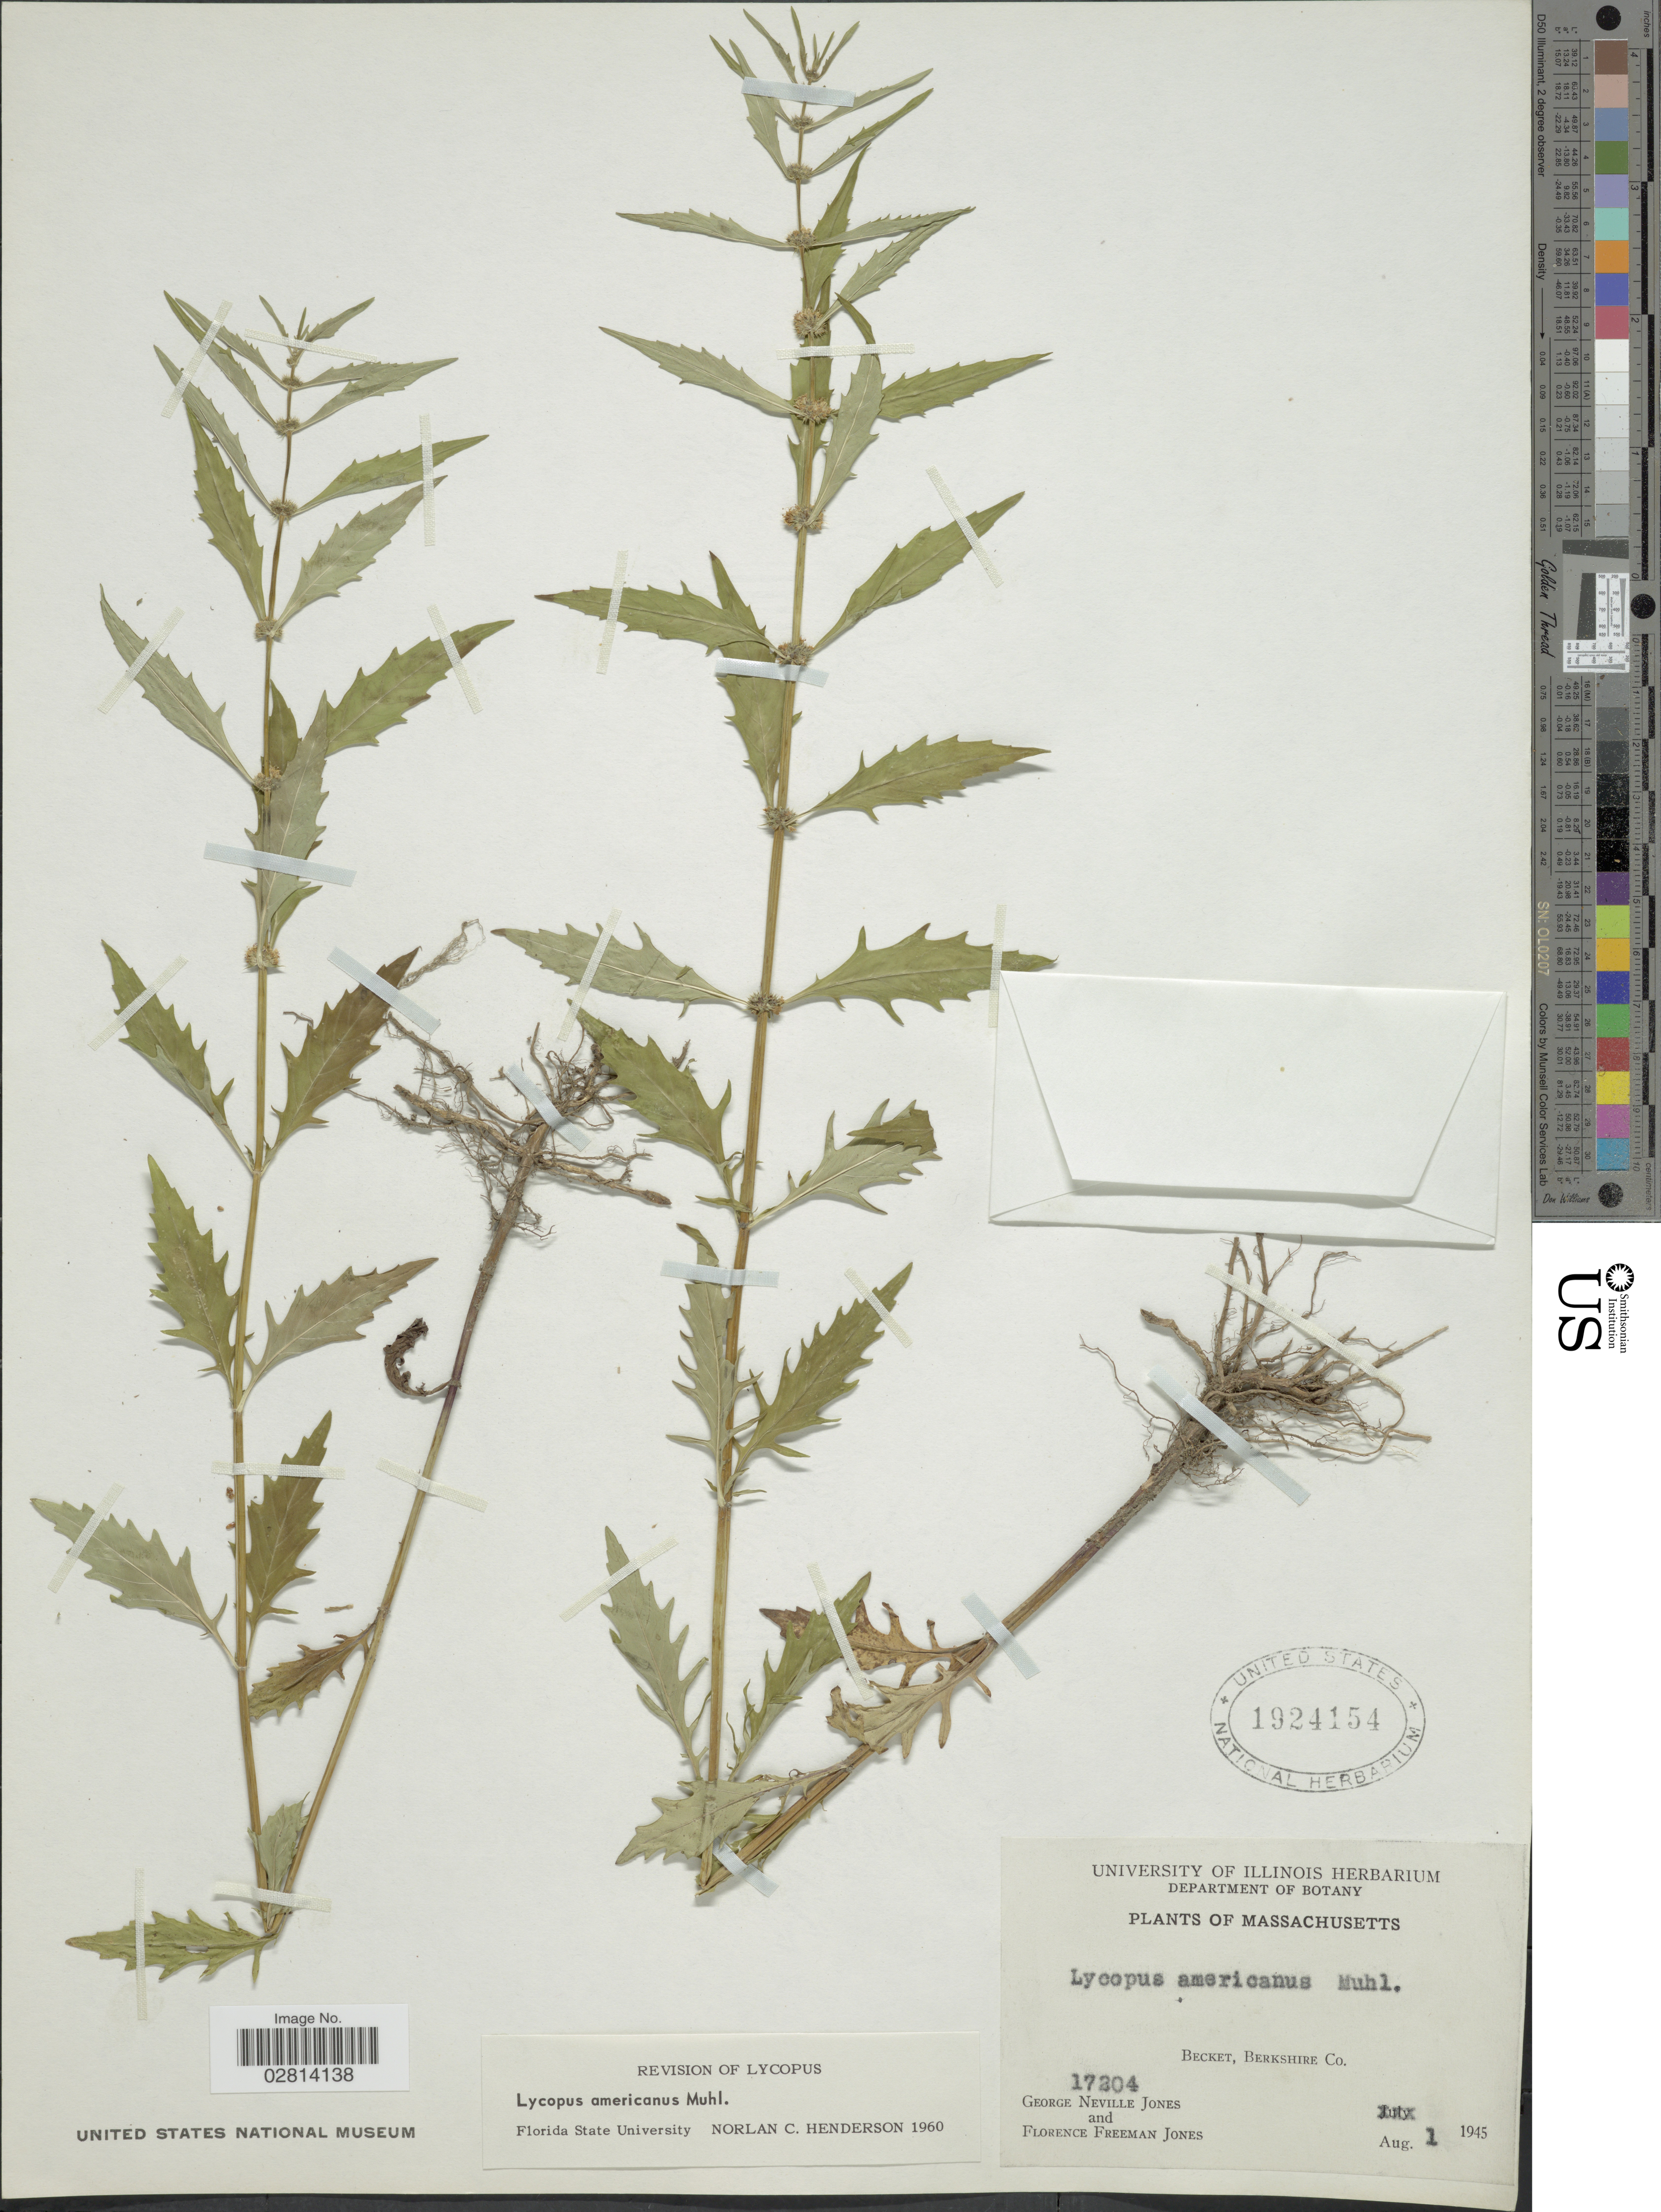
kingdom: Plantae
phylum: Tracheophyta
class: Magnoliopsida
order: Lamiales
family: Lamiaceae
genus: Lycopus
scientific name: Lycopus americanus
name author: Muhl. ex W.P.C. Barton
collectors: G. N. Jones & F. F. Jones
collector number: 17204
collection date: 1945-08-01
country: United States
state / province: Massachusetts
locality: Becket, Berkshire Co.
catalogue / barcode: US 1924154